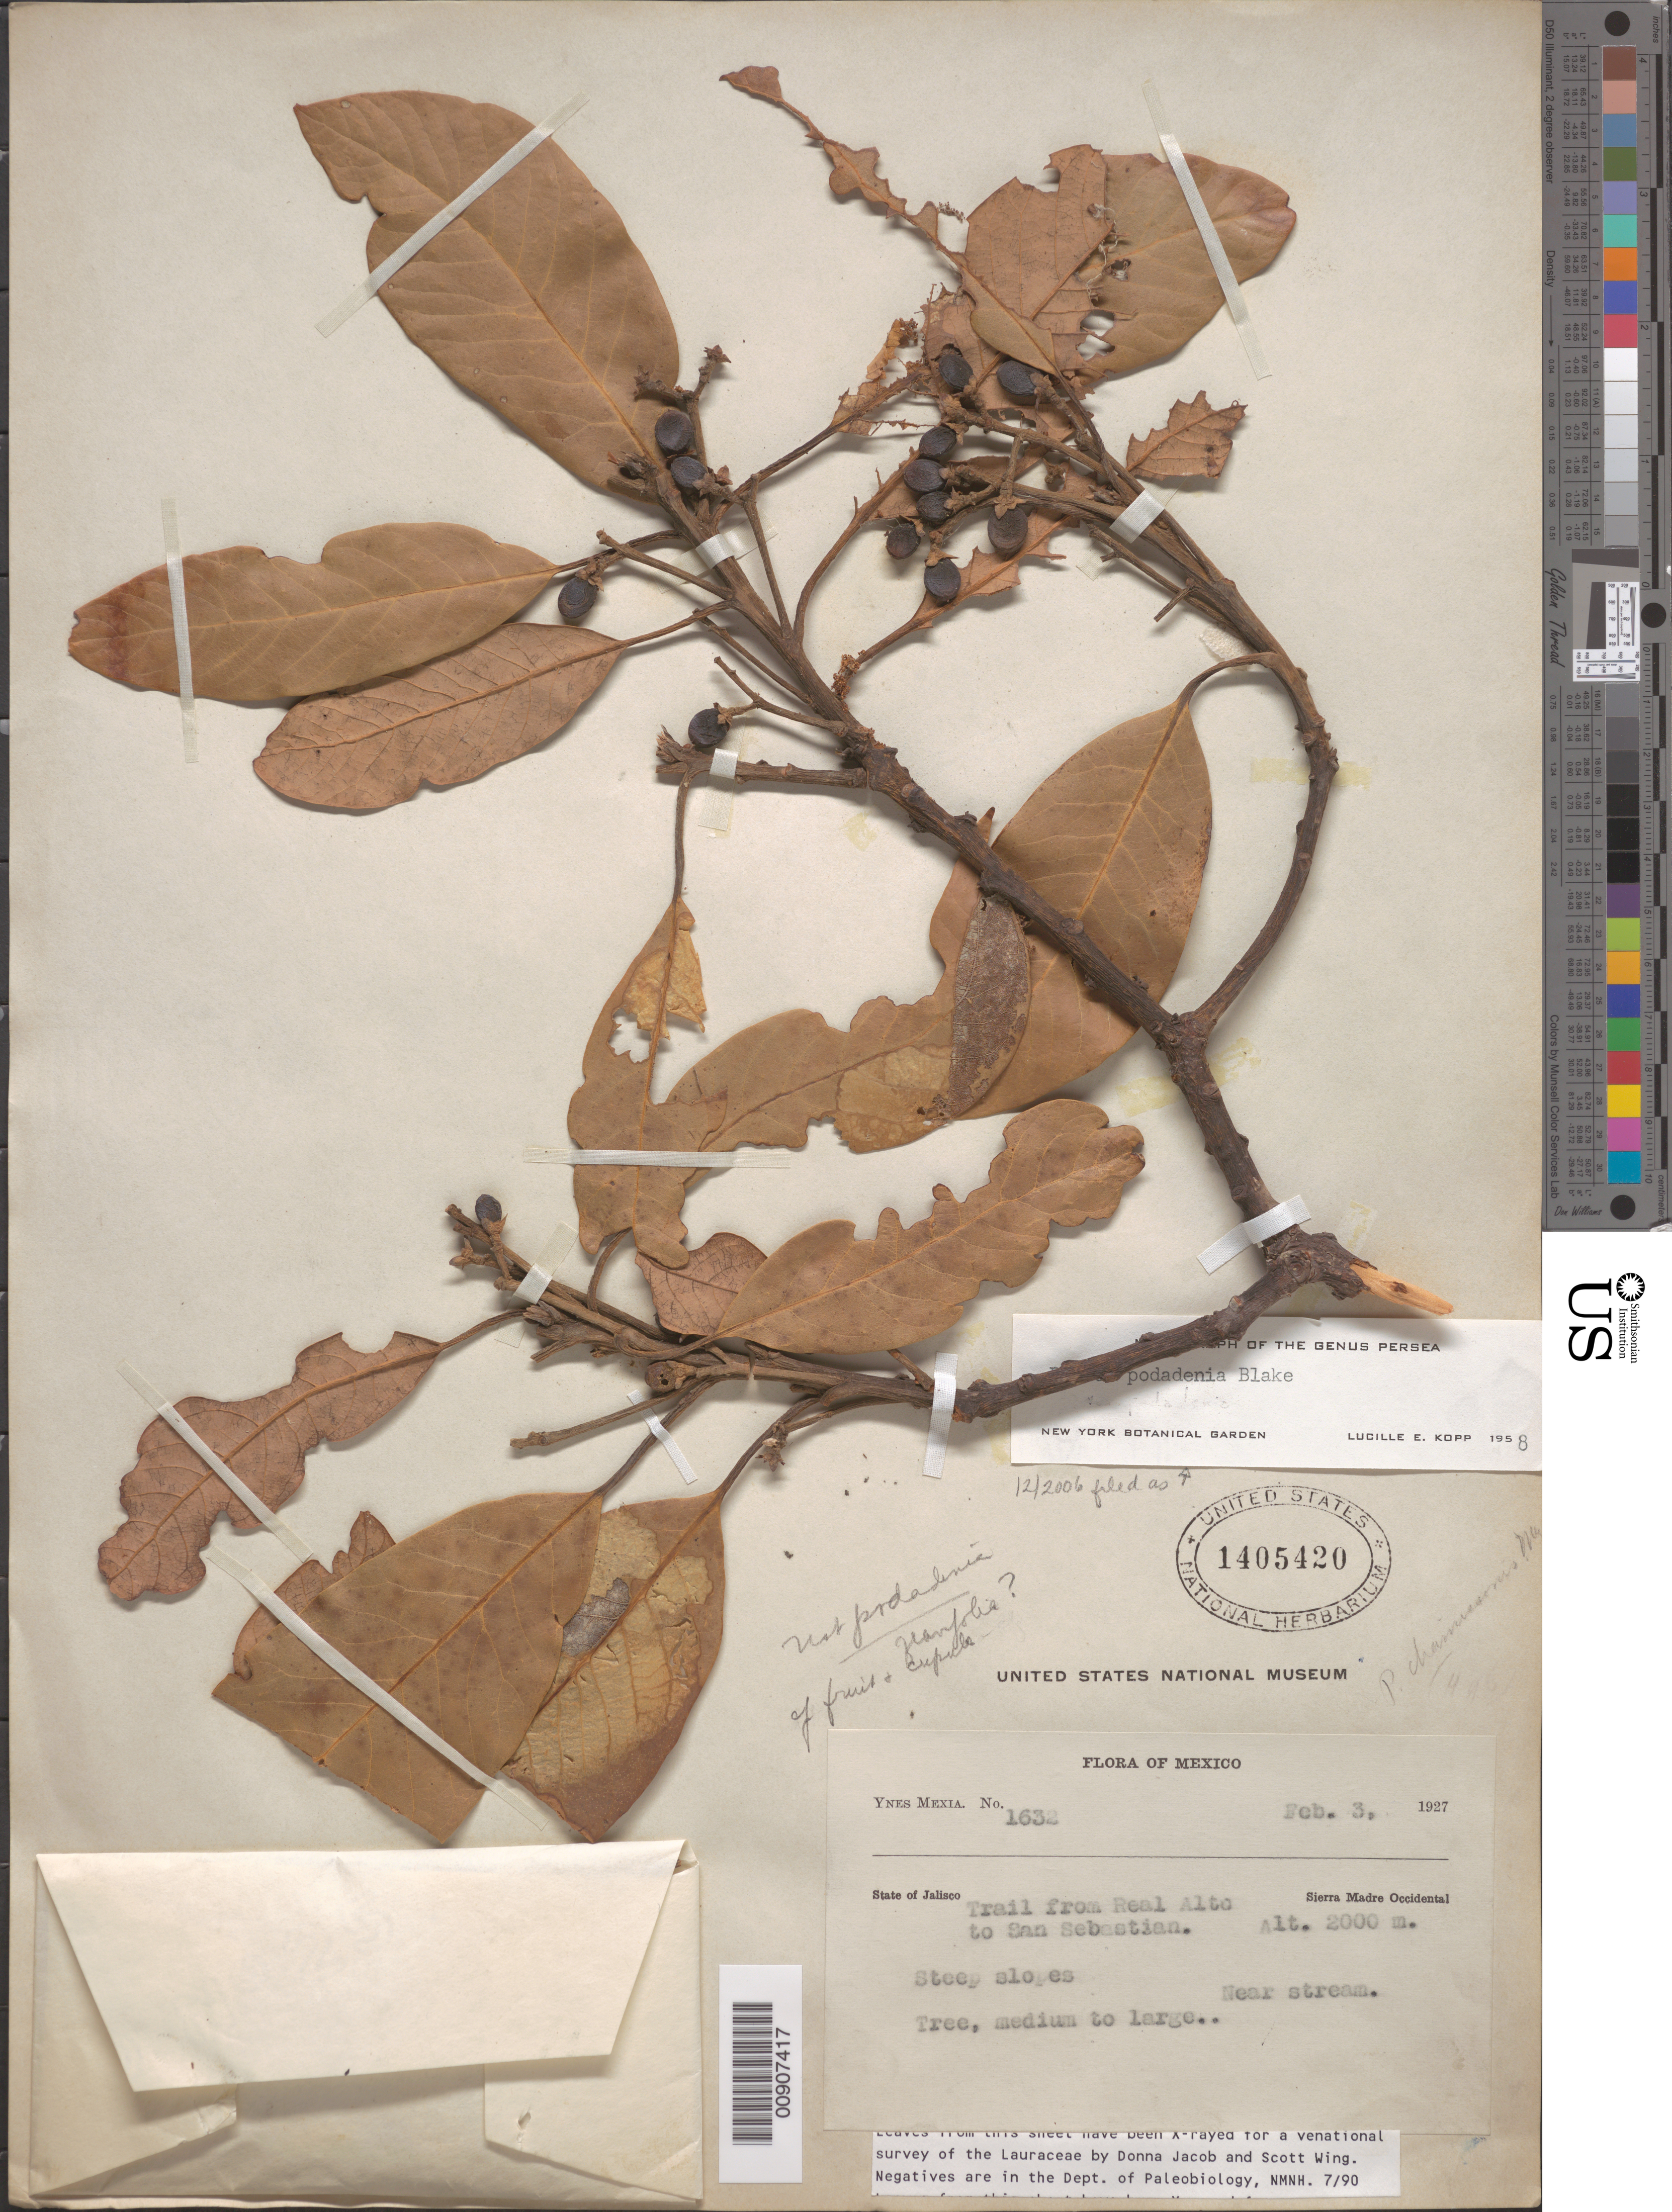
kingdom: Plantae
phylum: Tracheophyta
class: Magnoliopsida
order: Laurales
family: Lauraceae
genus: Persea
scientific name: Persea podadenia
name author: S.F. Blake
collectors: Y. Mexia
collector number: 1632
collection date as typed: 03 Feb 1927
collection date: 1927-02-03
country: Mexico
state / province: Jalisco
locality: State of Jalisco: Trail from Real Alto to San Sebastián. Sierra Madre Occidental.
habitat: Steep slopes. Near stream.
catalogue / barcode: US 1405420